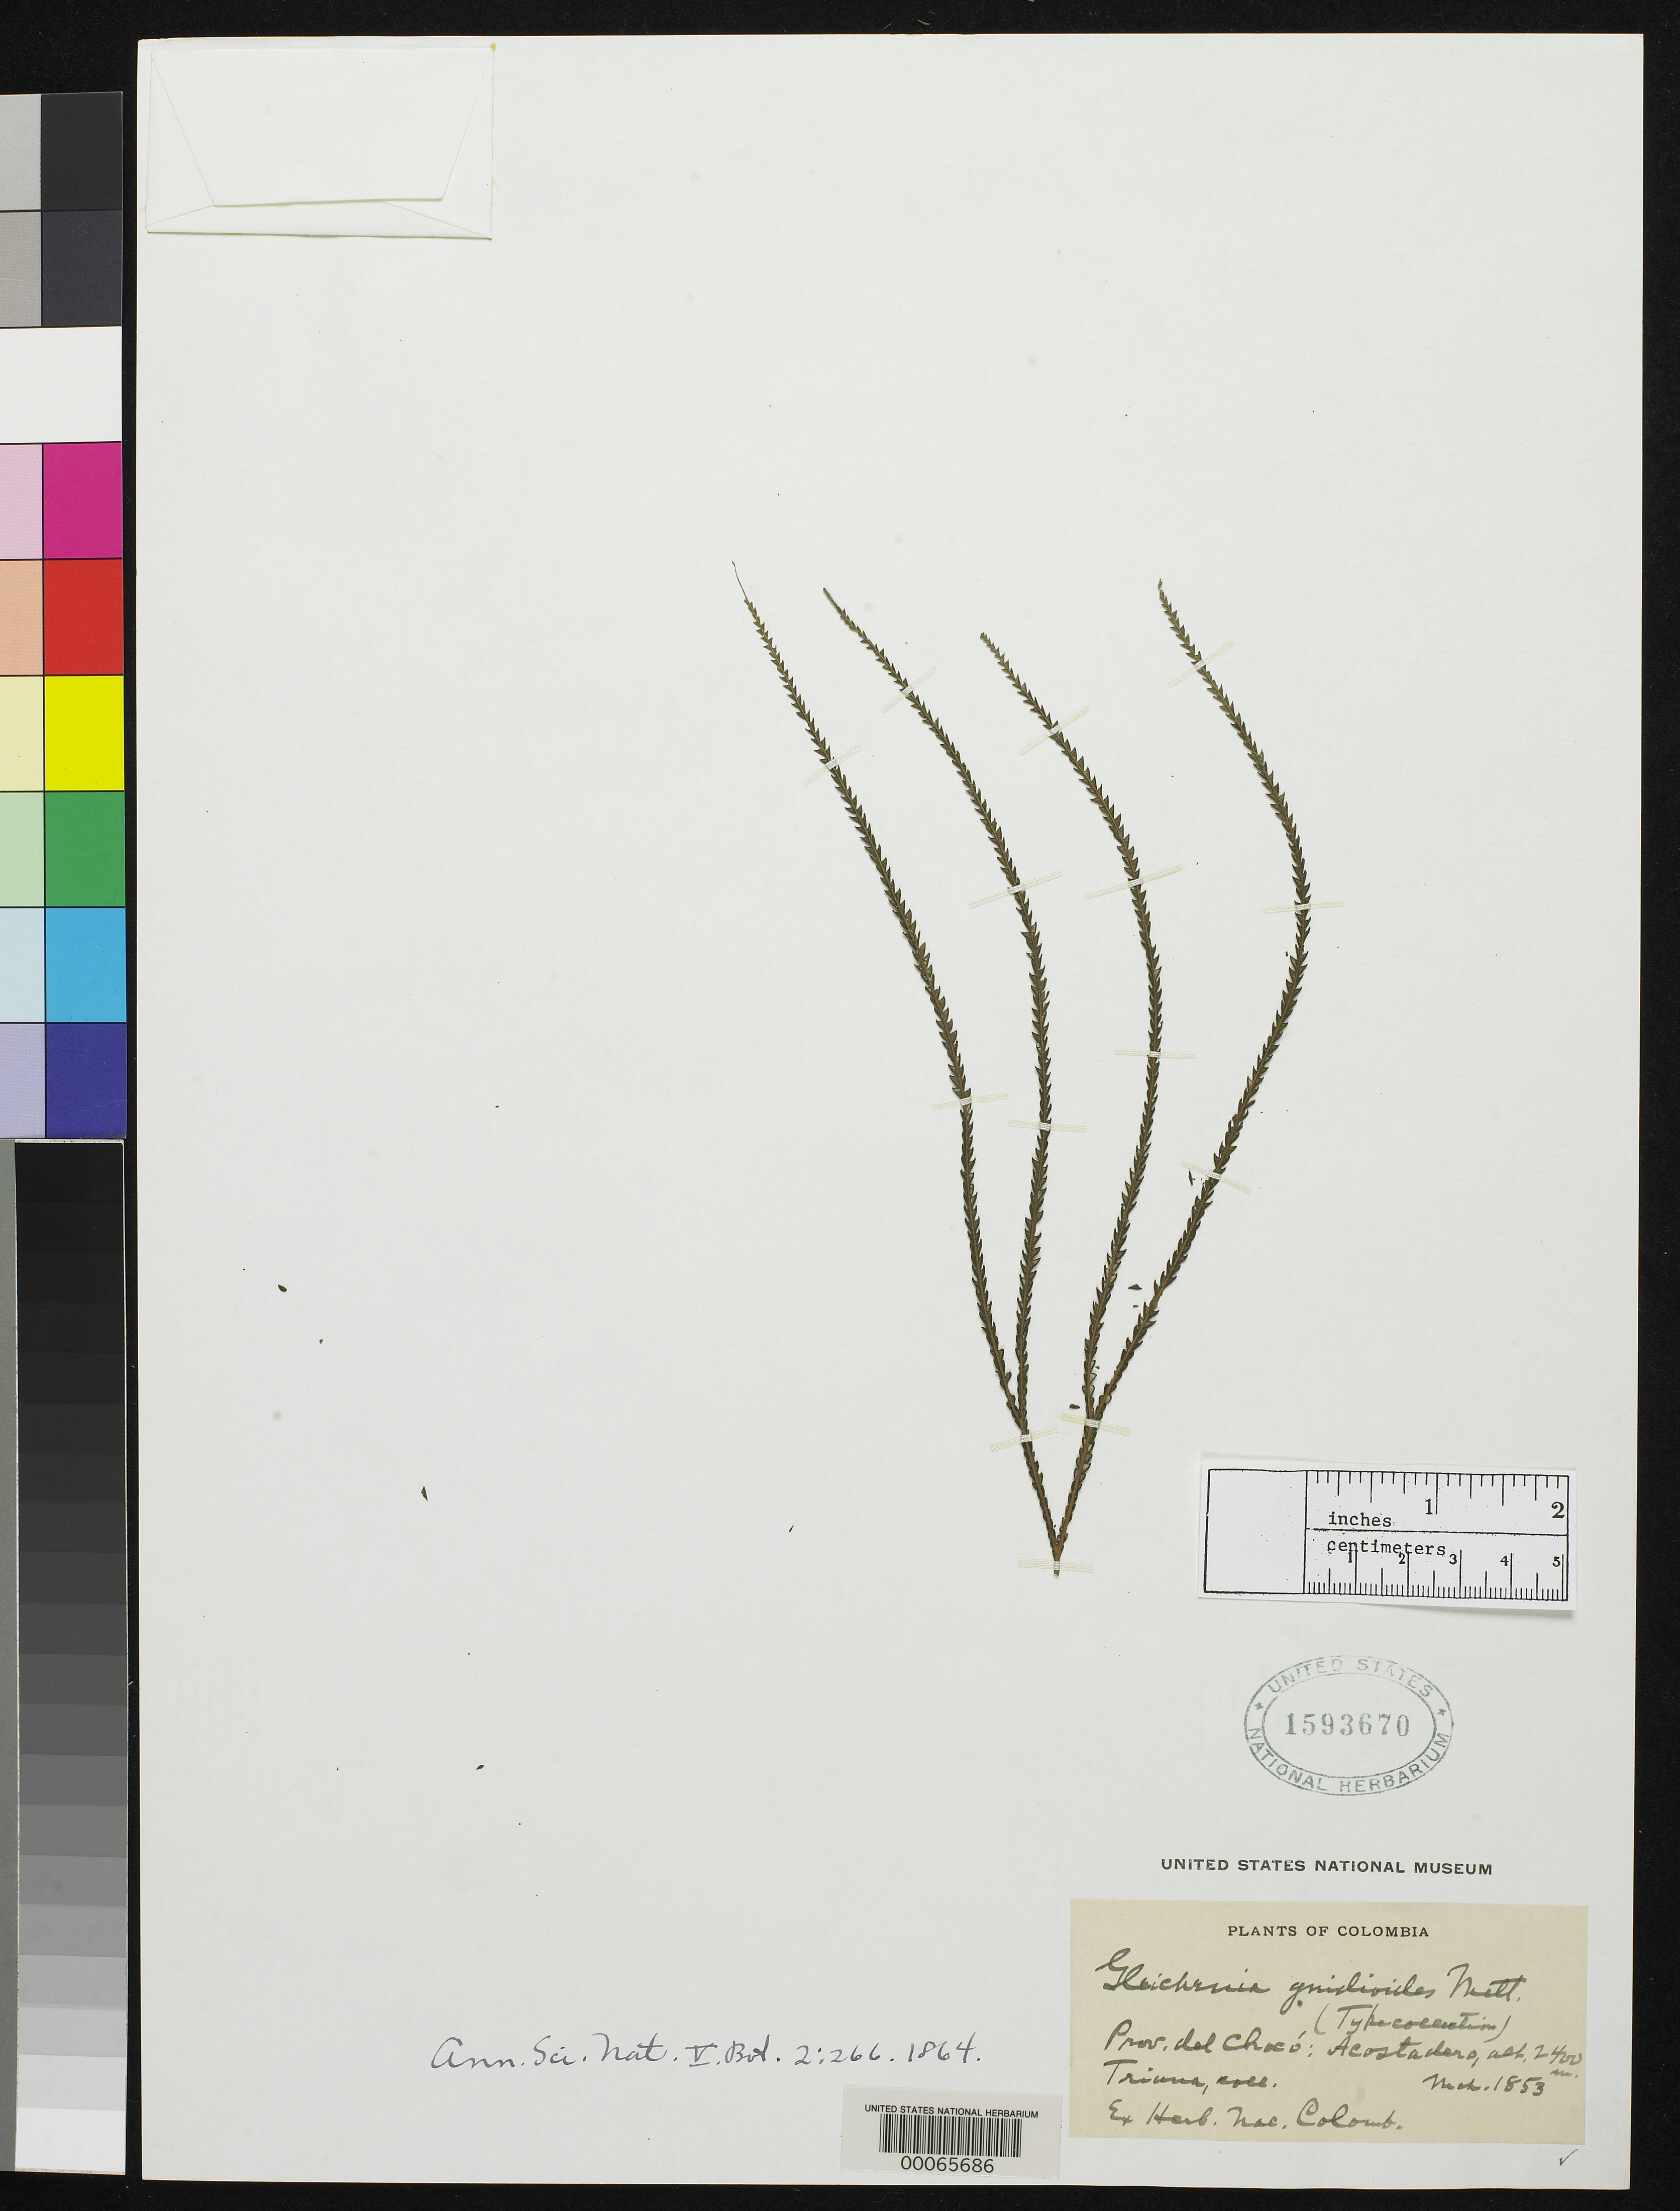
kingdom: Plantae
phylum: Tracheophyta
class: Polypodiopsida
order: Gleicheniales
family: Gleicheniaceae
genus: Gleichenia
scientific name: Gleichenia gnidioides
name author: Mett.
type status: Type Collection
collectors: J. J. Triana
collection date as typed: Mar 1853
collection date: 1853-03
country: Colombia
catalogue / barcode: US 1593670